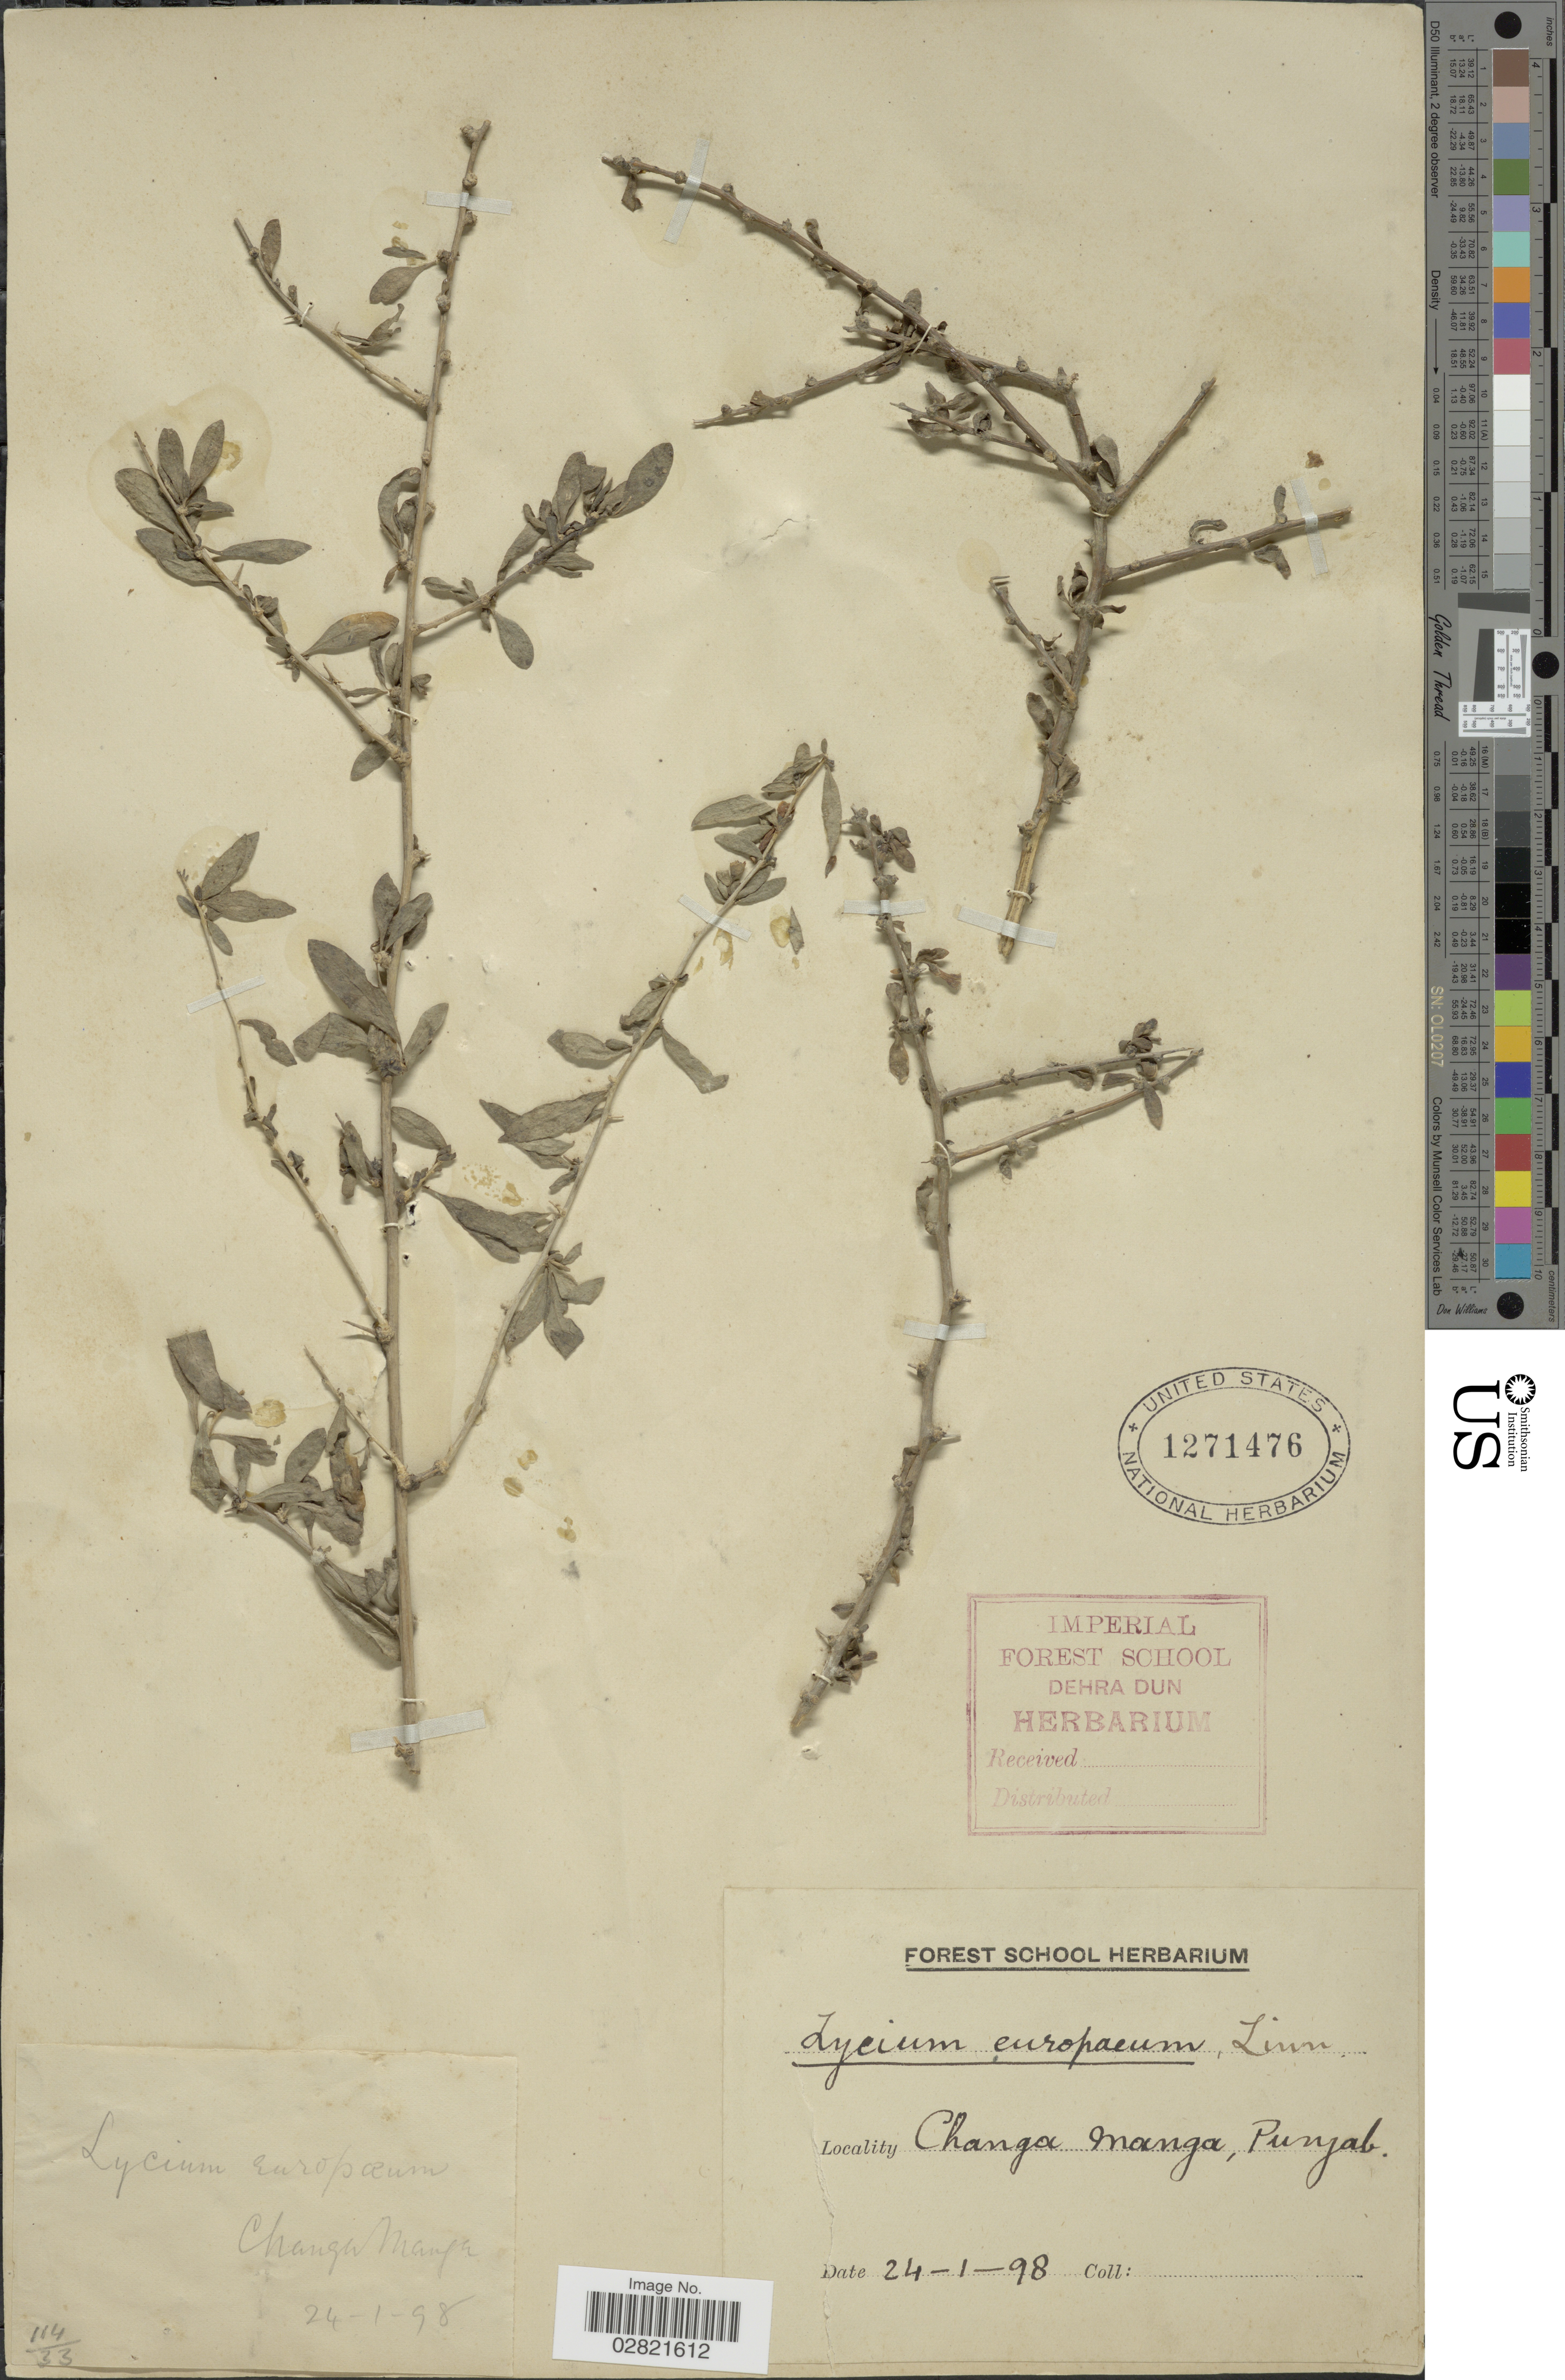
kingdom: Plantae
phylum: Tracheophyta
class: Magnoliopsida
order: Solanales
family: Solanaceae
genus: Lycium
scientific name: Lycium europaeum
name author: L.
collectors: Ex herb. Forest School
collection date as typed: Transcribed d/m/y: 24/1/98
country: Pakistan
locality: Changa manga, Punjab.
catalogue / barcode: US 1271476